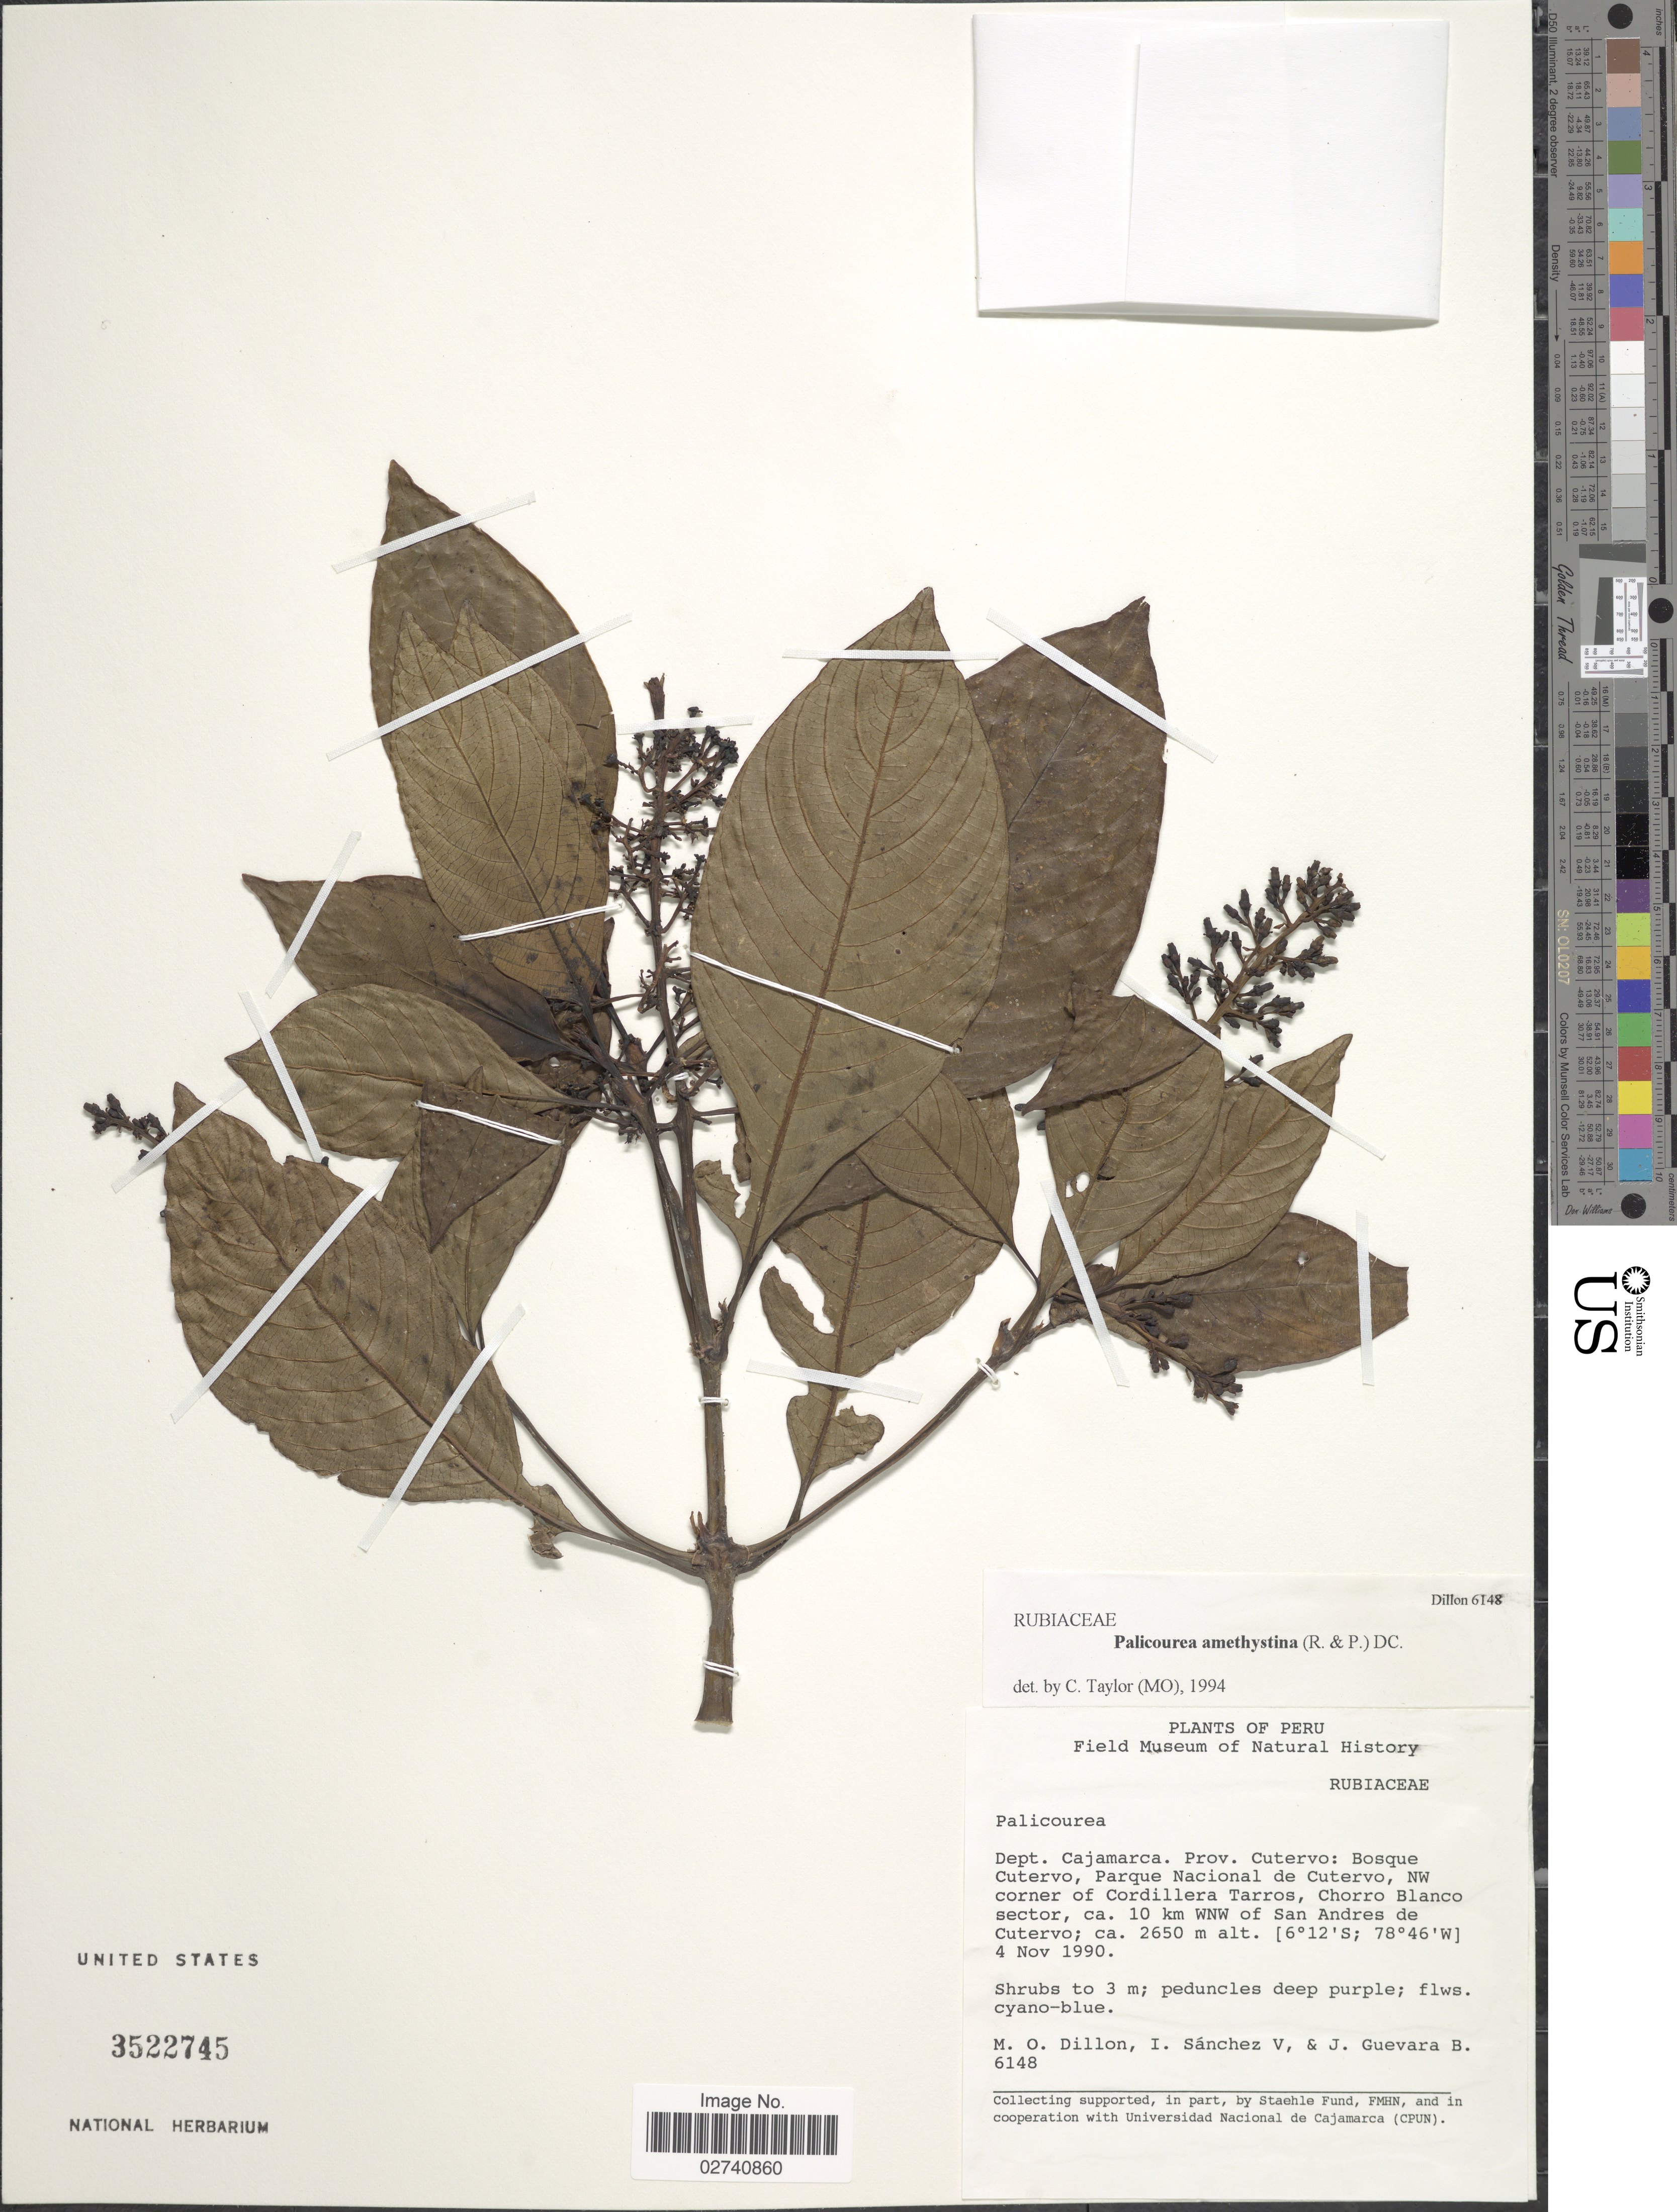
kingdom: Plantae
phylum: Tracheophyta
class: Magnoliopsida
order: Gentianales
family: Rubiaceae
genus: Palicourea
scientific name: Palicourea amethystina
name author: (Ruiz & Pav.) DC.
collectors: M. O. Dillon, I. Sánchez Vega & J. Guevara B.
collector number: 6148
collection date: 1990-11-04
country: Peru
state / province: Cajamarca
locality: Prov. Cutervo: Bosque Cutervo, Parque Nacional de Cutervo, NW corner of Cordillera Tarros, Chorro Blanco sector, ca. 10 km WNW of San Andres de Cutervo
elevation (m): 2650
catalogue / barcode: US 3522745